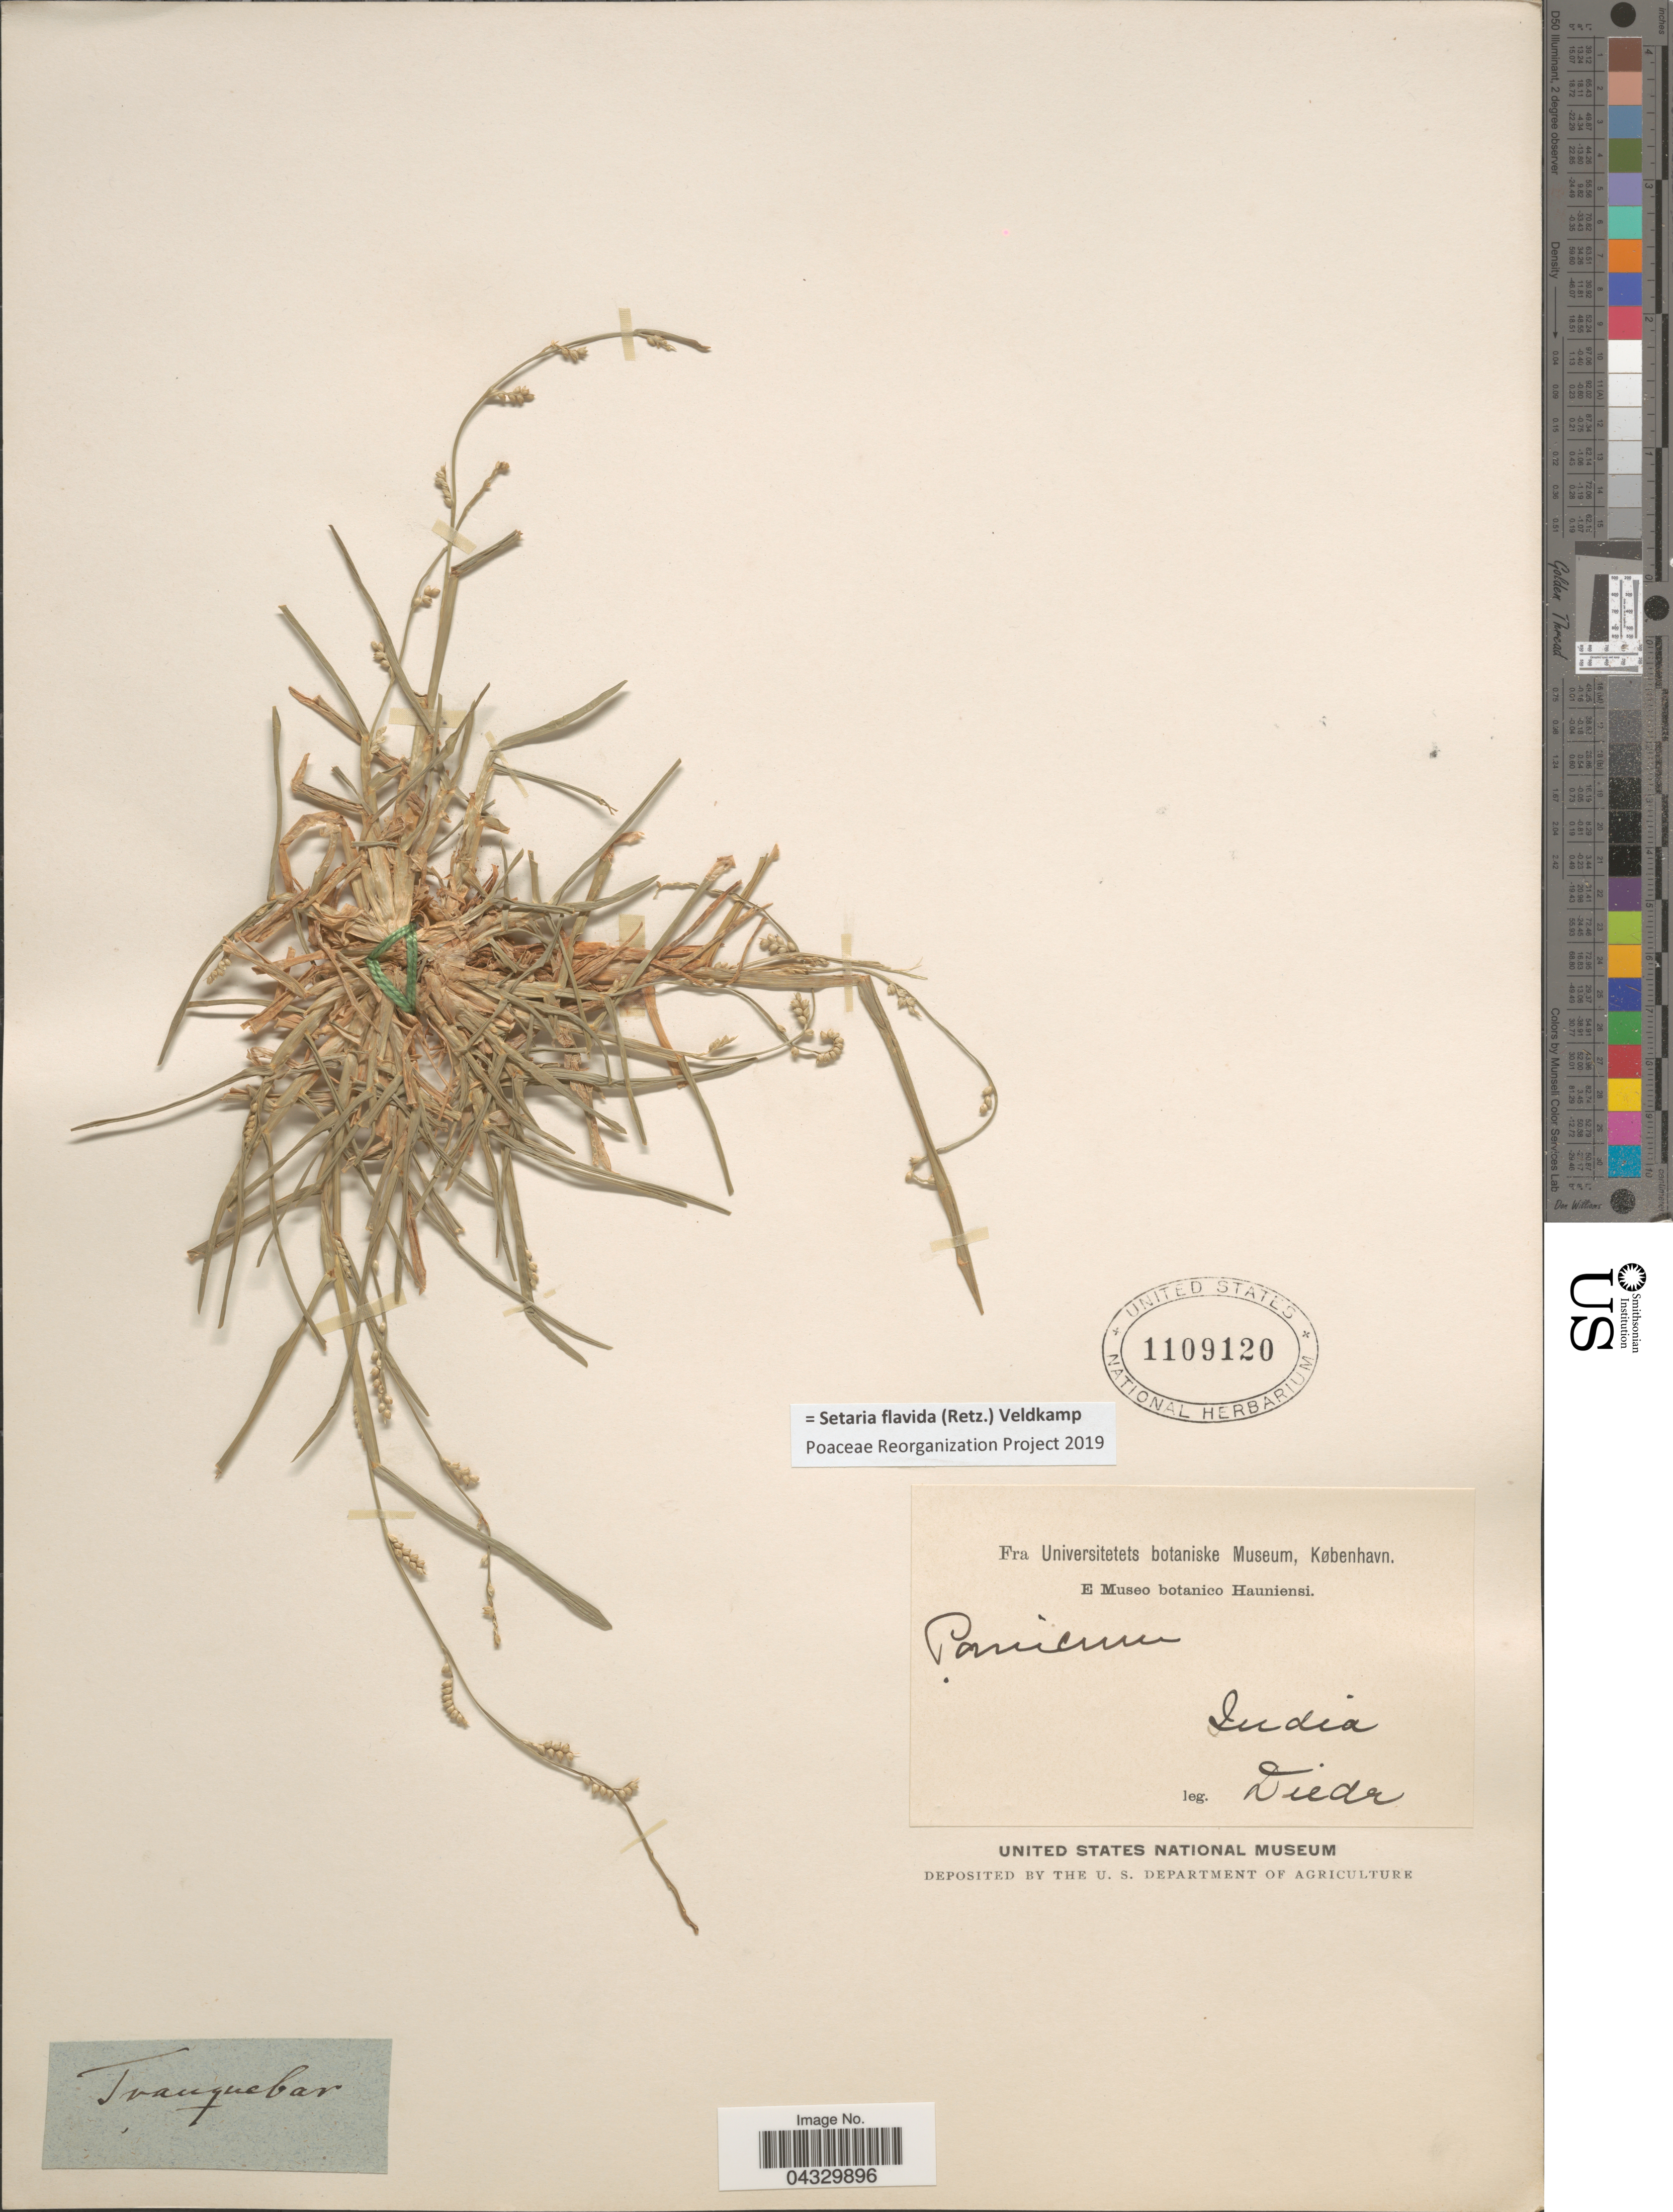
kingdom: Plantae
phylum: Tracheophyta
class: Liliopsida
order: Poales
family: Poaceae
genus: Setaria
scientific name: Setaria flavida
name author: (Retz.) Veldkamp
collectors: Diedr.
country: India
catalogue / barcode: US 1109120